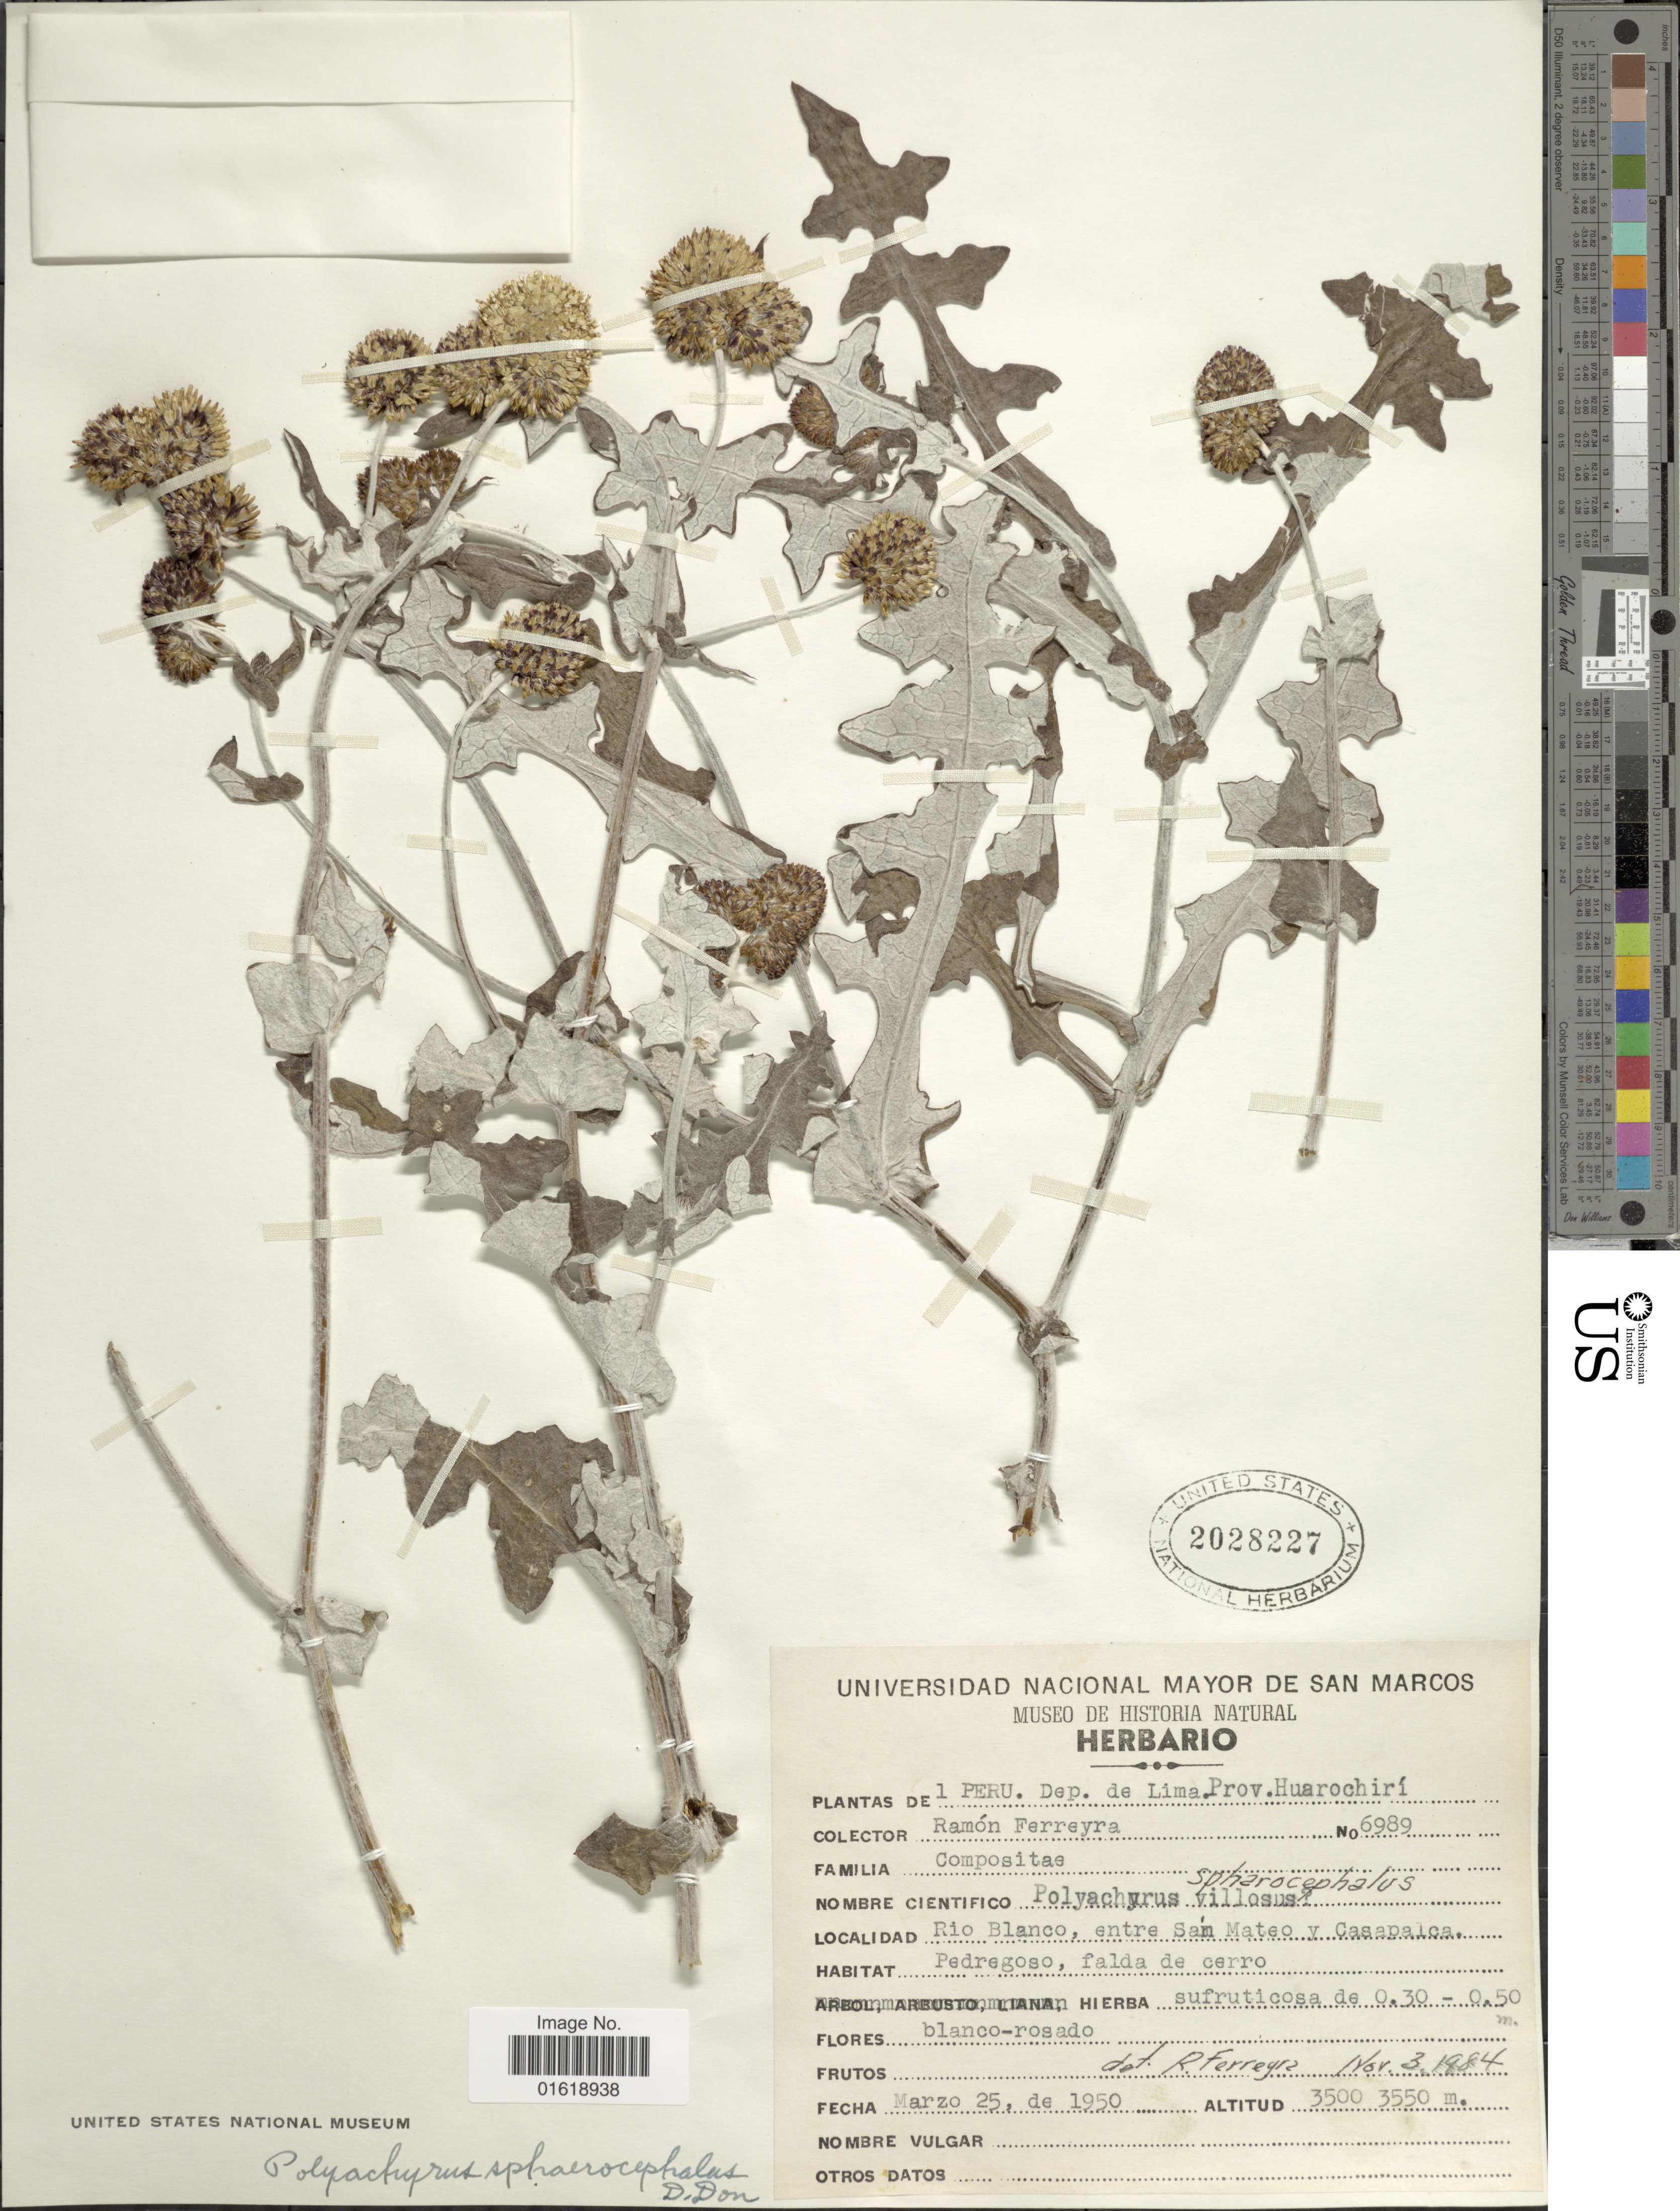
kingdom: Plantae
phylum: Tracheophyta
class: Magnoliopsida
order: Asterales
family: Asteraceae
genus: Polyachyrus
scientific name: Polyachyrus sphaerocephalus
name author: D. Don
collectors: R. A. Ferreyra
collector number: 6989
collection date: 1950-03-25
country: Peru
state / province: Lima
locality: Dep. de Lima. Prov. Huarochirí. Rio Blanco, entre Sán Mateo y Casapalca.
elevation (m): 3500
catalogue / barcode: US 2028227